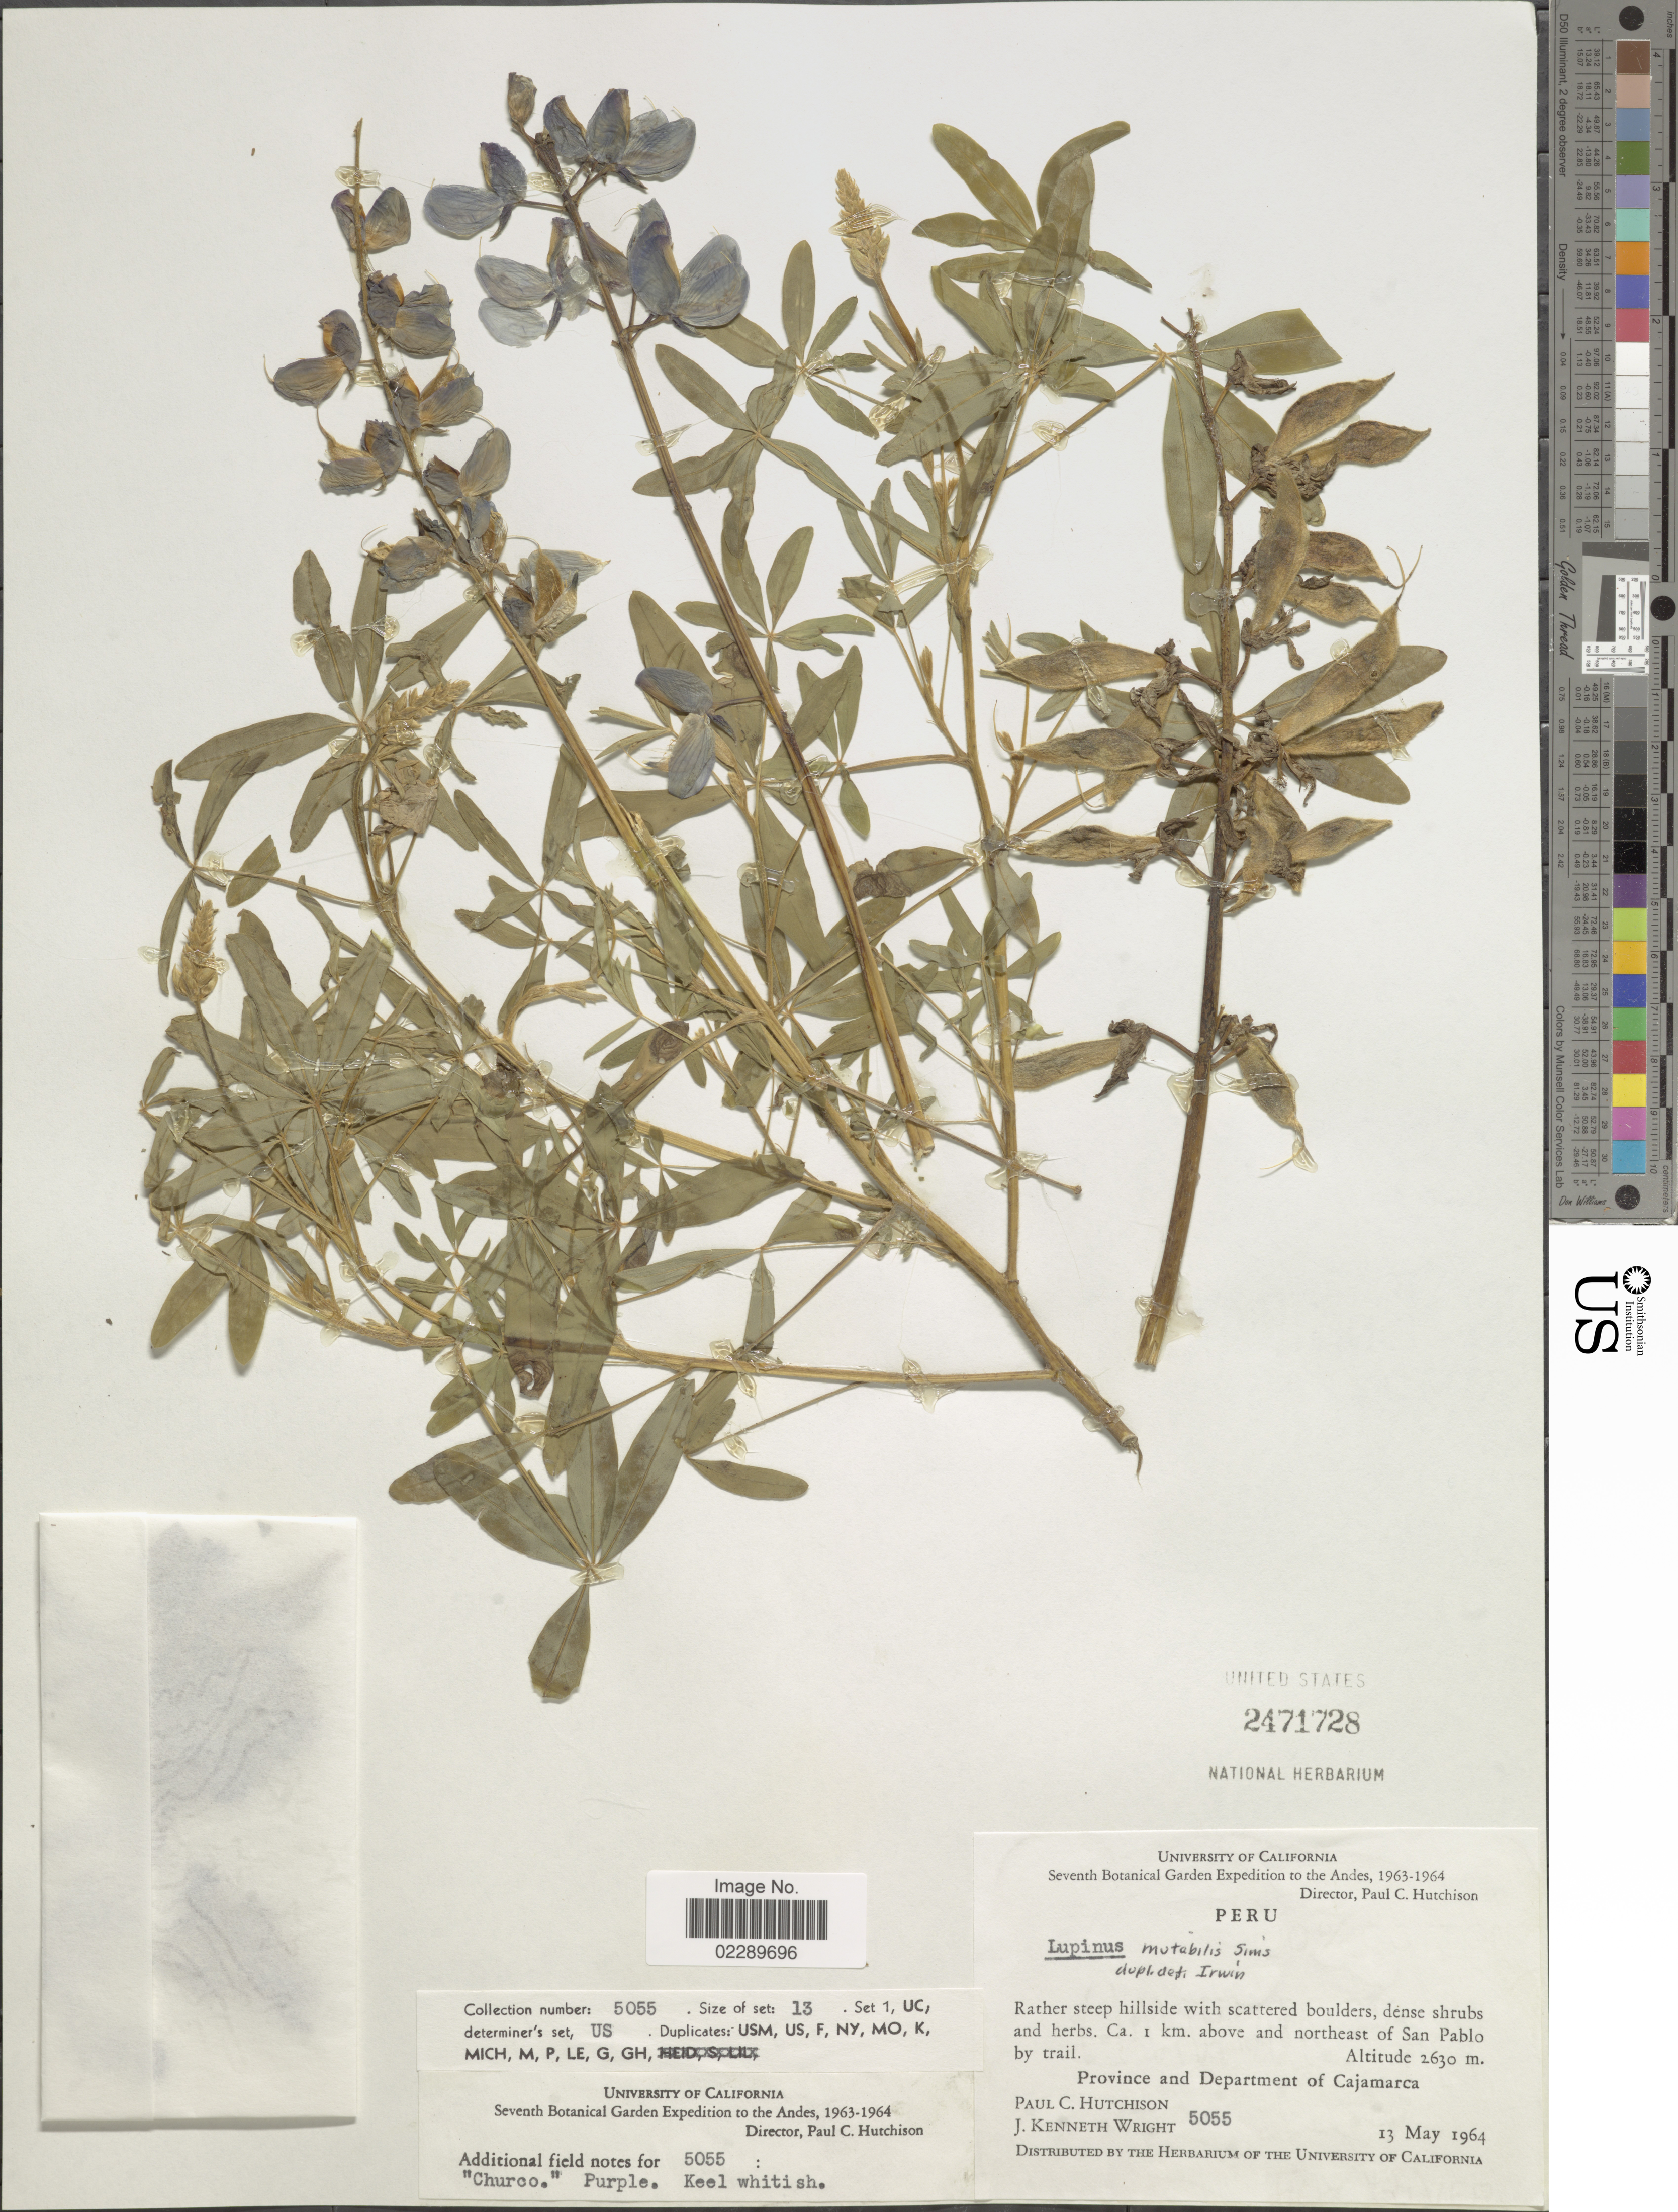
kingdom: Plantae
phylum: Tracheophyta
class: Magnoliopsida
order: Fabales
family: Fabaceae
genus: Lupinus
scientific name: Lupinus mutabilis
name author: Sweet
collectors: P. C. Hutchison & J. K. Wright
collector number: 5055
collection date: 1964-05-13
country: Peru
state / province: Cajamarca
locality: Ca. 1 km. above and northeast of San Pablo by trail. Province and Department of Cajamarca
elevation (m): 2630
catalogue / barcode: US 2471728